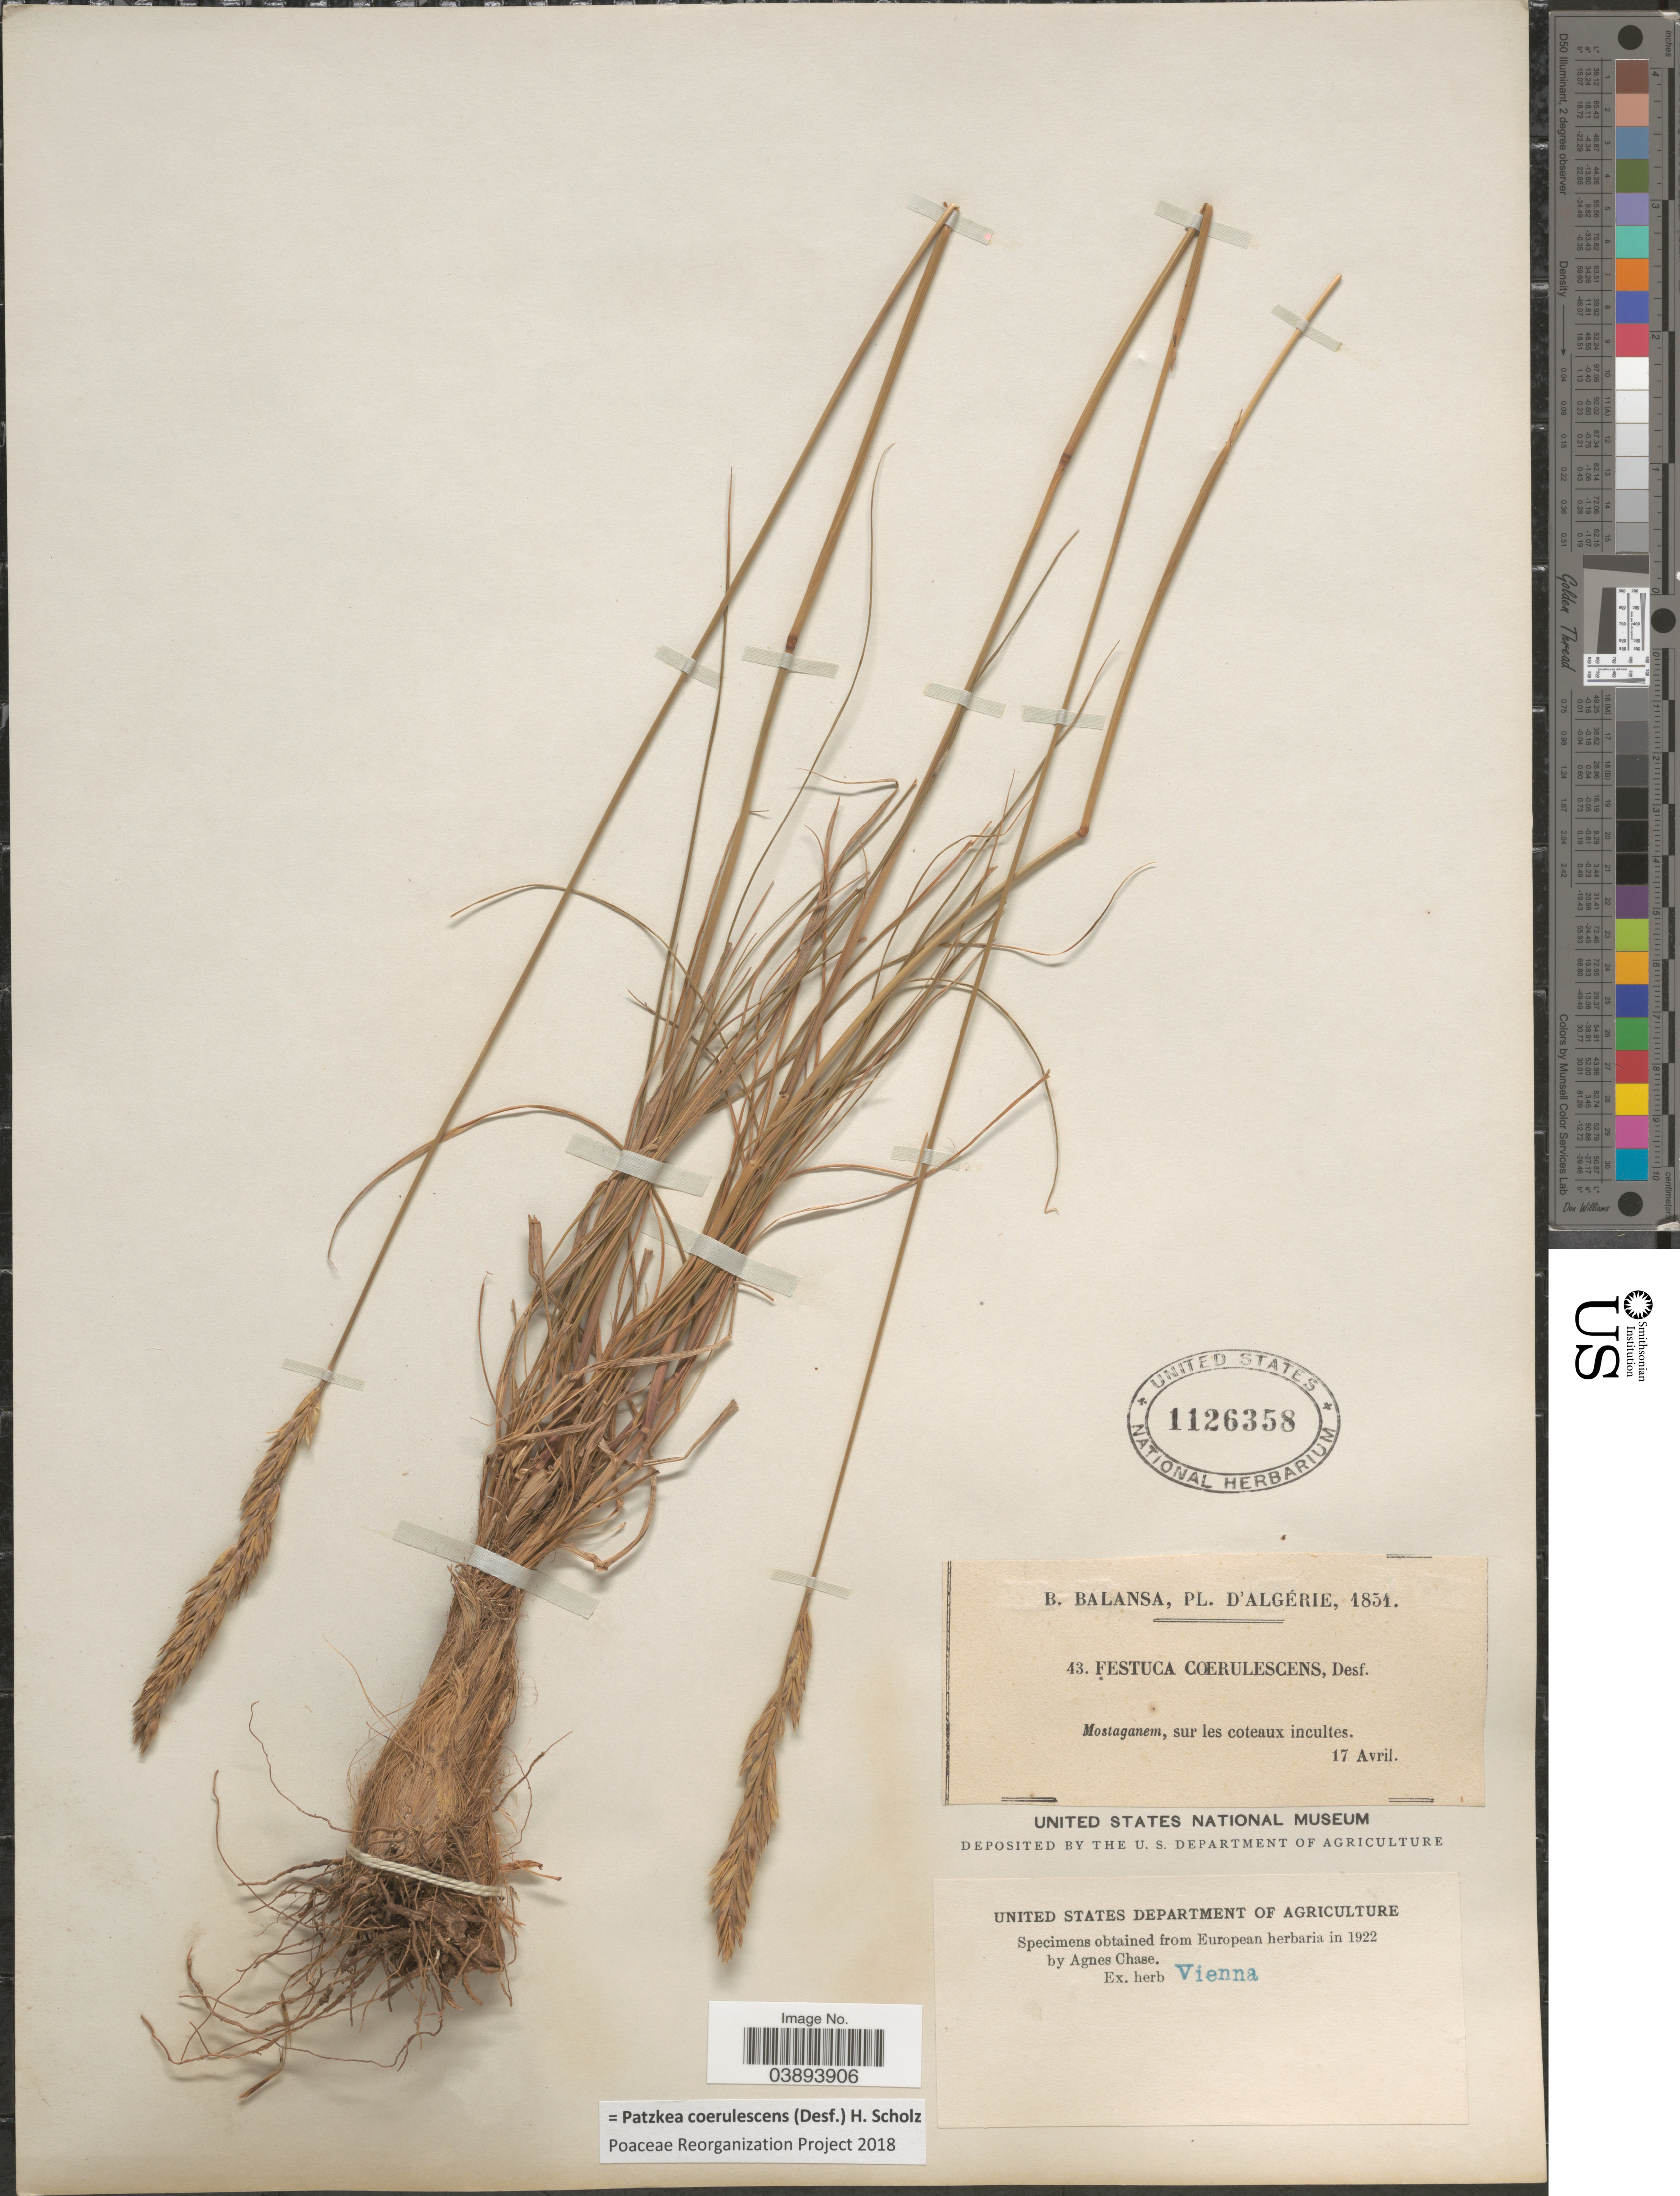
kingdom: Plantae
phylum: Tracheophyta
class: Liliopsida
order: Poales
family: Poaceae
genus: Patzkea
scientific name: Patzkea coerulescens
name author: (Desf.) H. Scholz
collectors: B. Balansa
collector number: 43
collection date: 1851-04-17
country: Algeria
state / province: Mostaganem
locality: Mostaganem, sur les coteaux incultes.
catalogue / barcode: US 1126358